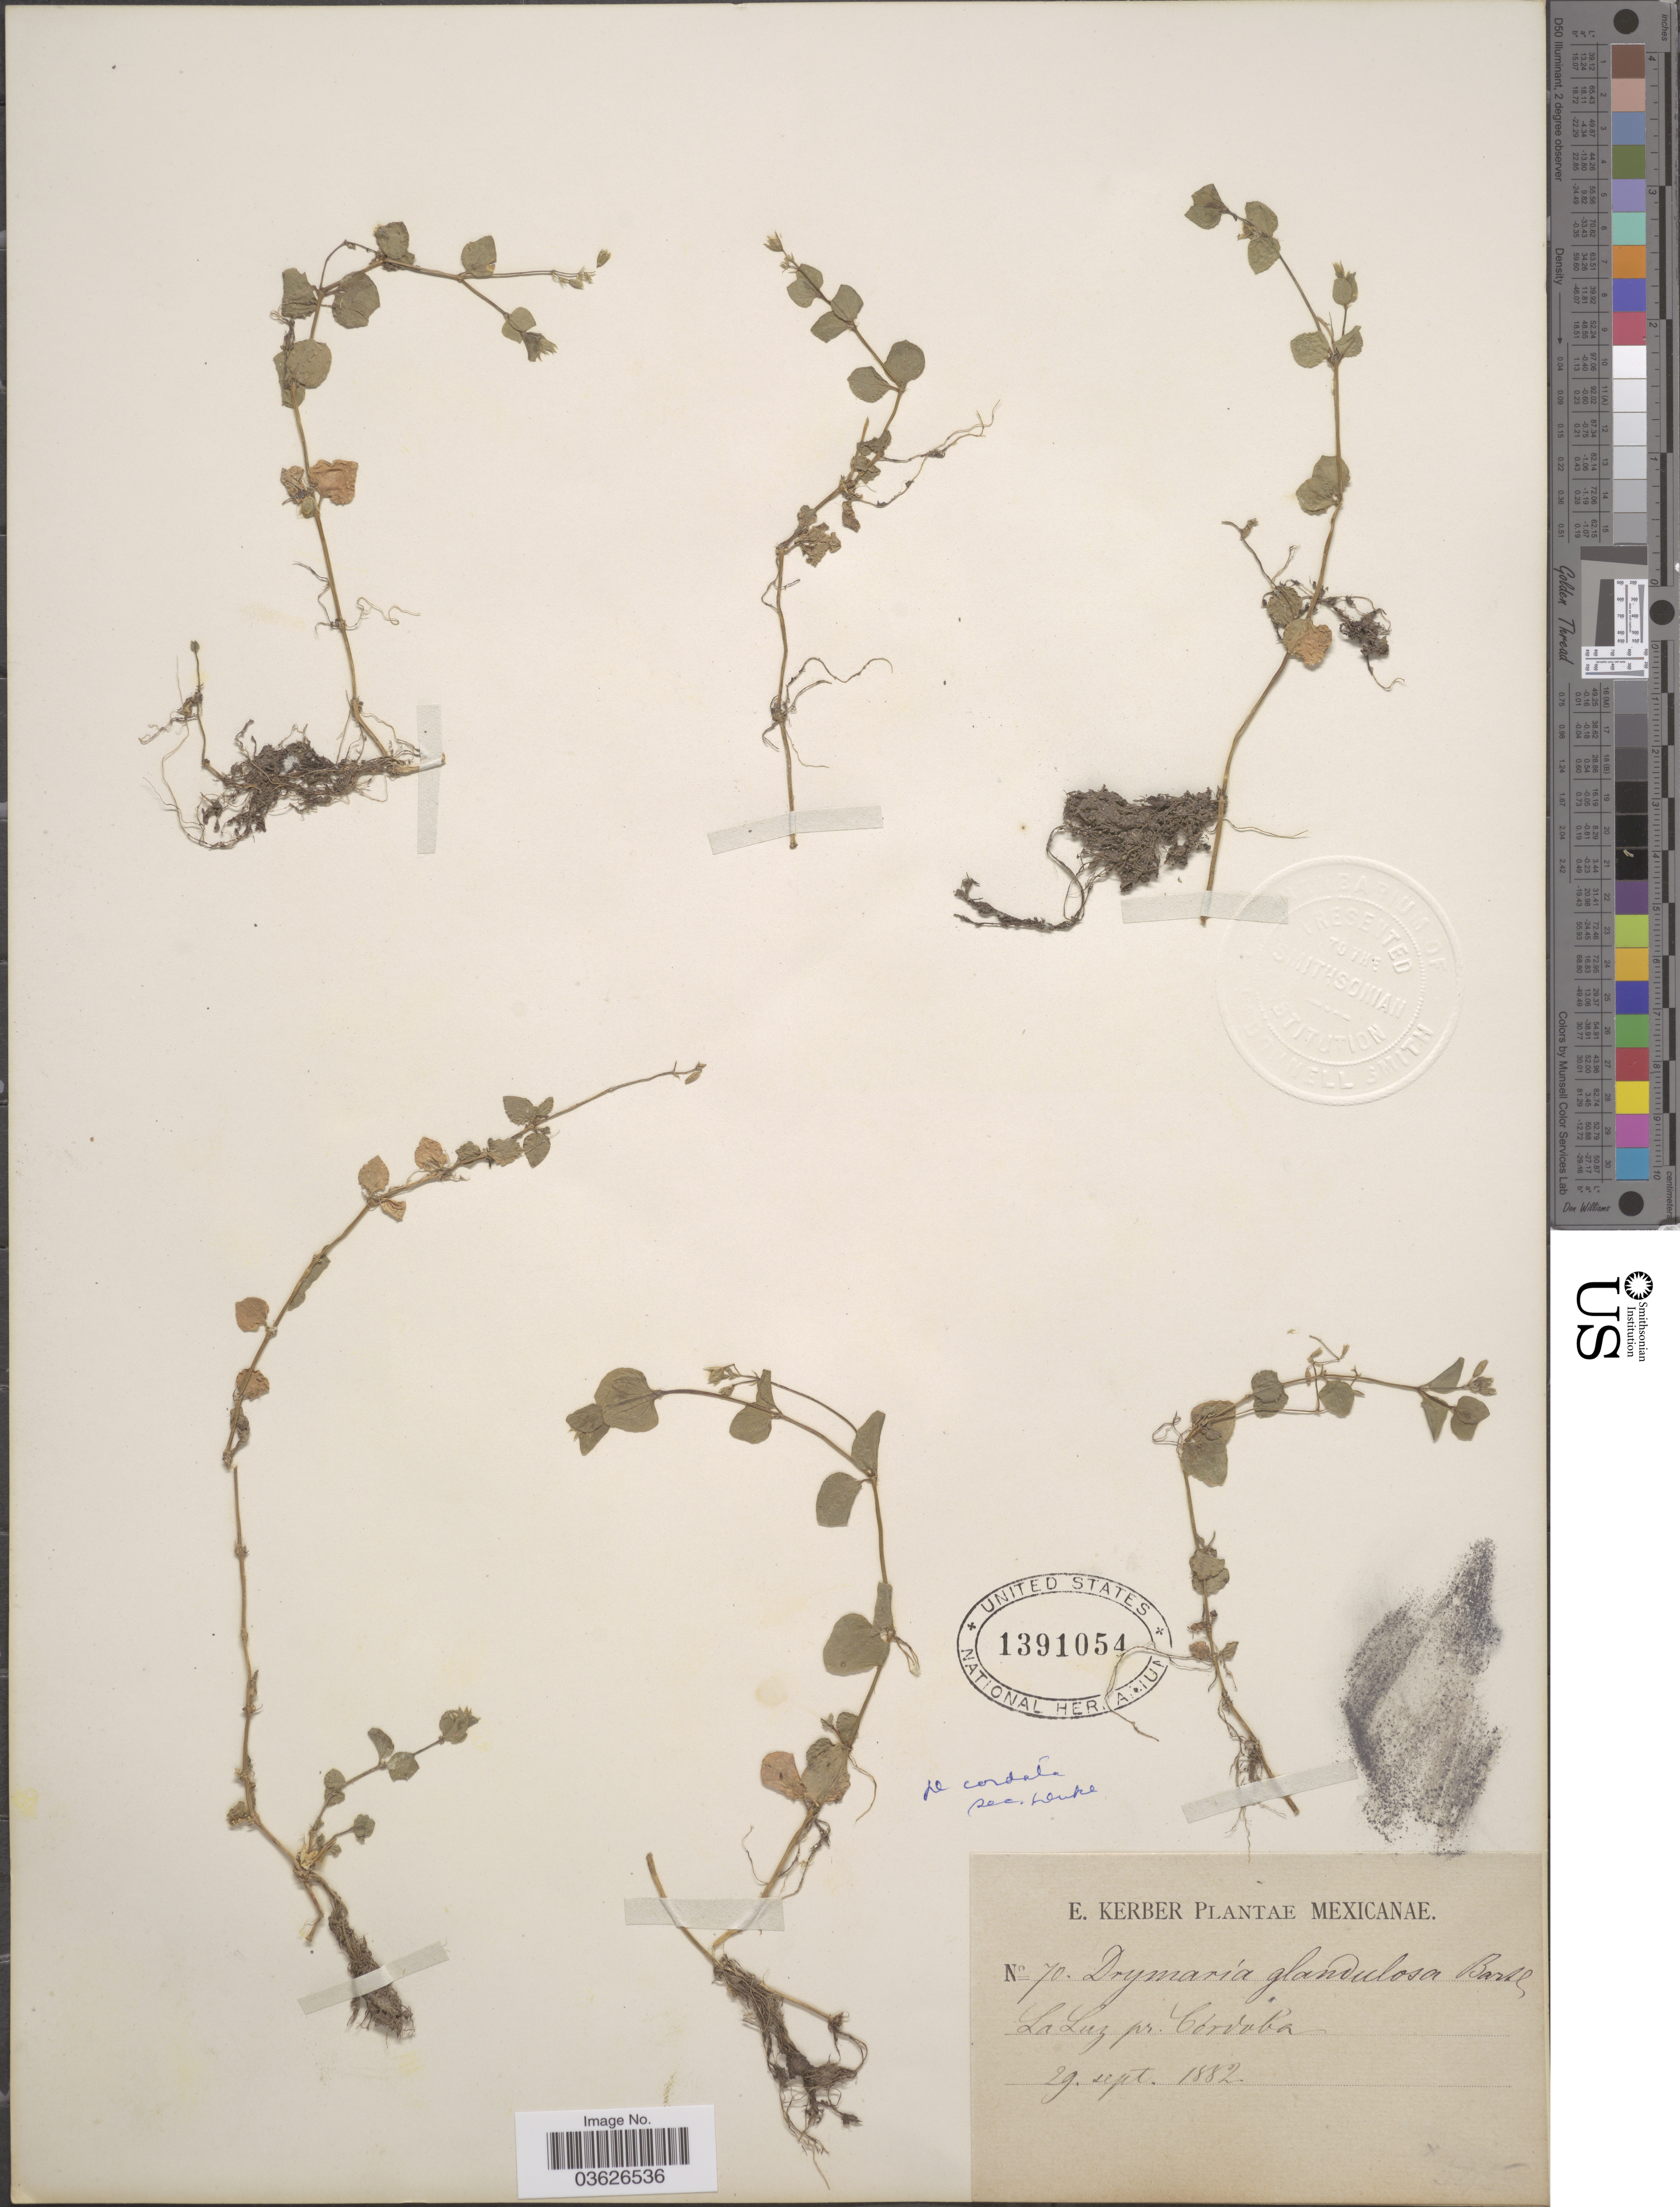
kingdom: Plantae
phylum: Tracheophyta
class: Magnoliopsida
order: Caryophyllales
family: Caryophyllaceae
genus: Drymaria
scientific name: Drymaria cordata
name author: (L.) Willd. ex Schult.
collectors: E. Kerber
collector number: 70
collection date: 1882-09-29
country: Mexico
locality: La Luz pr. Córdoba.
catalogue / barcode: US 1391054